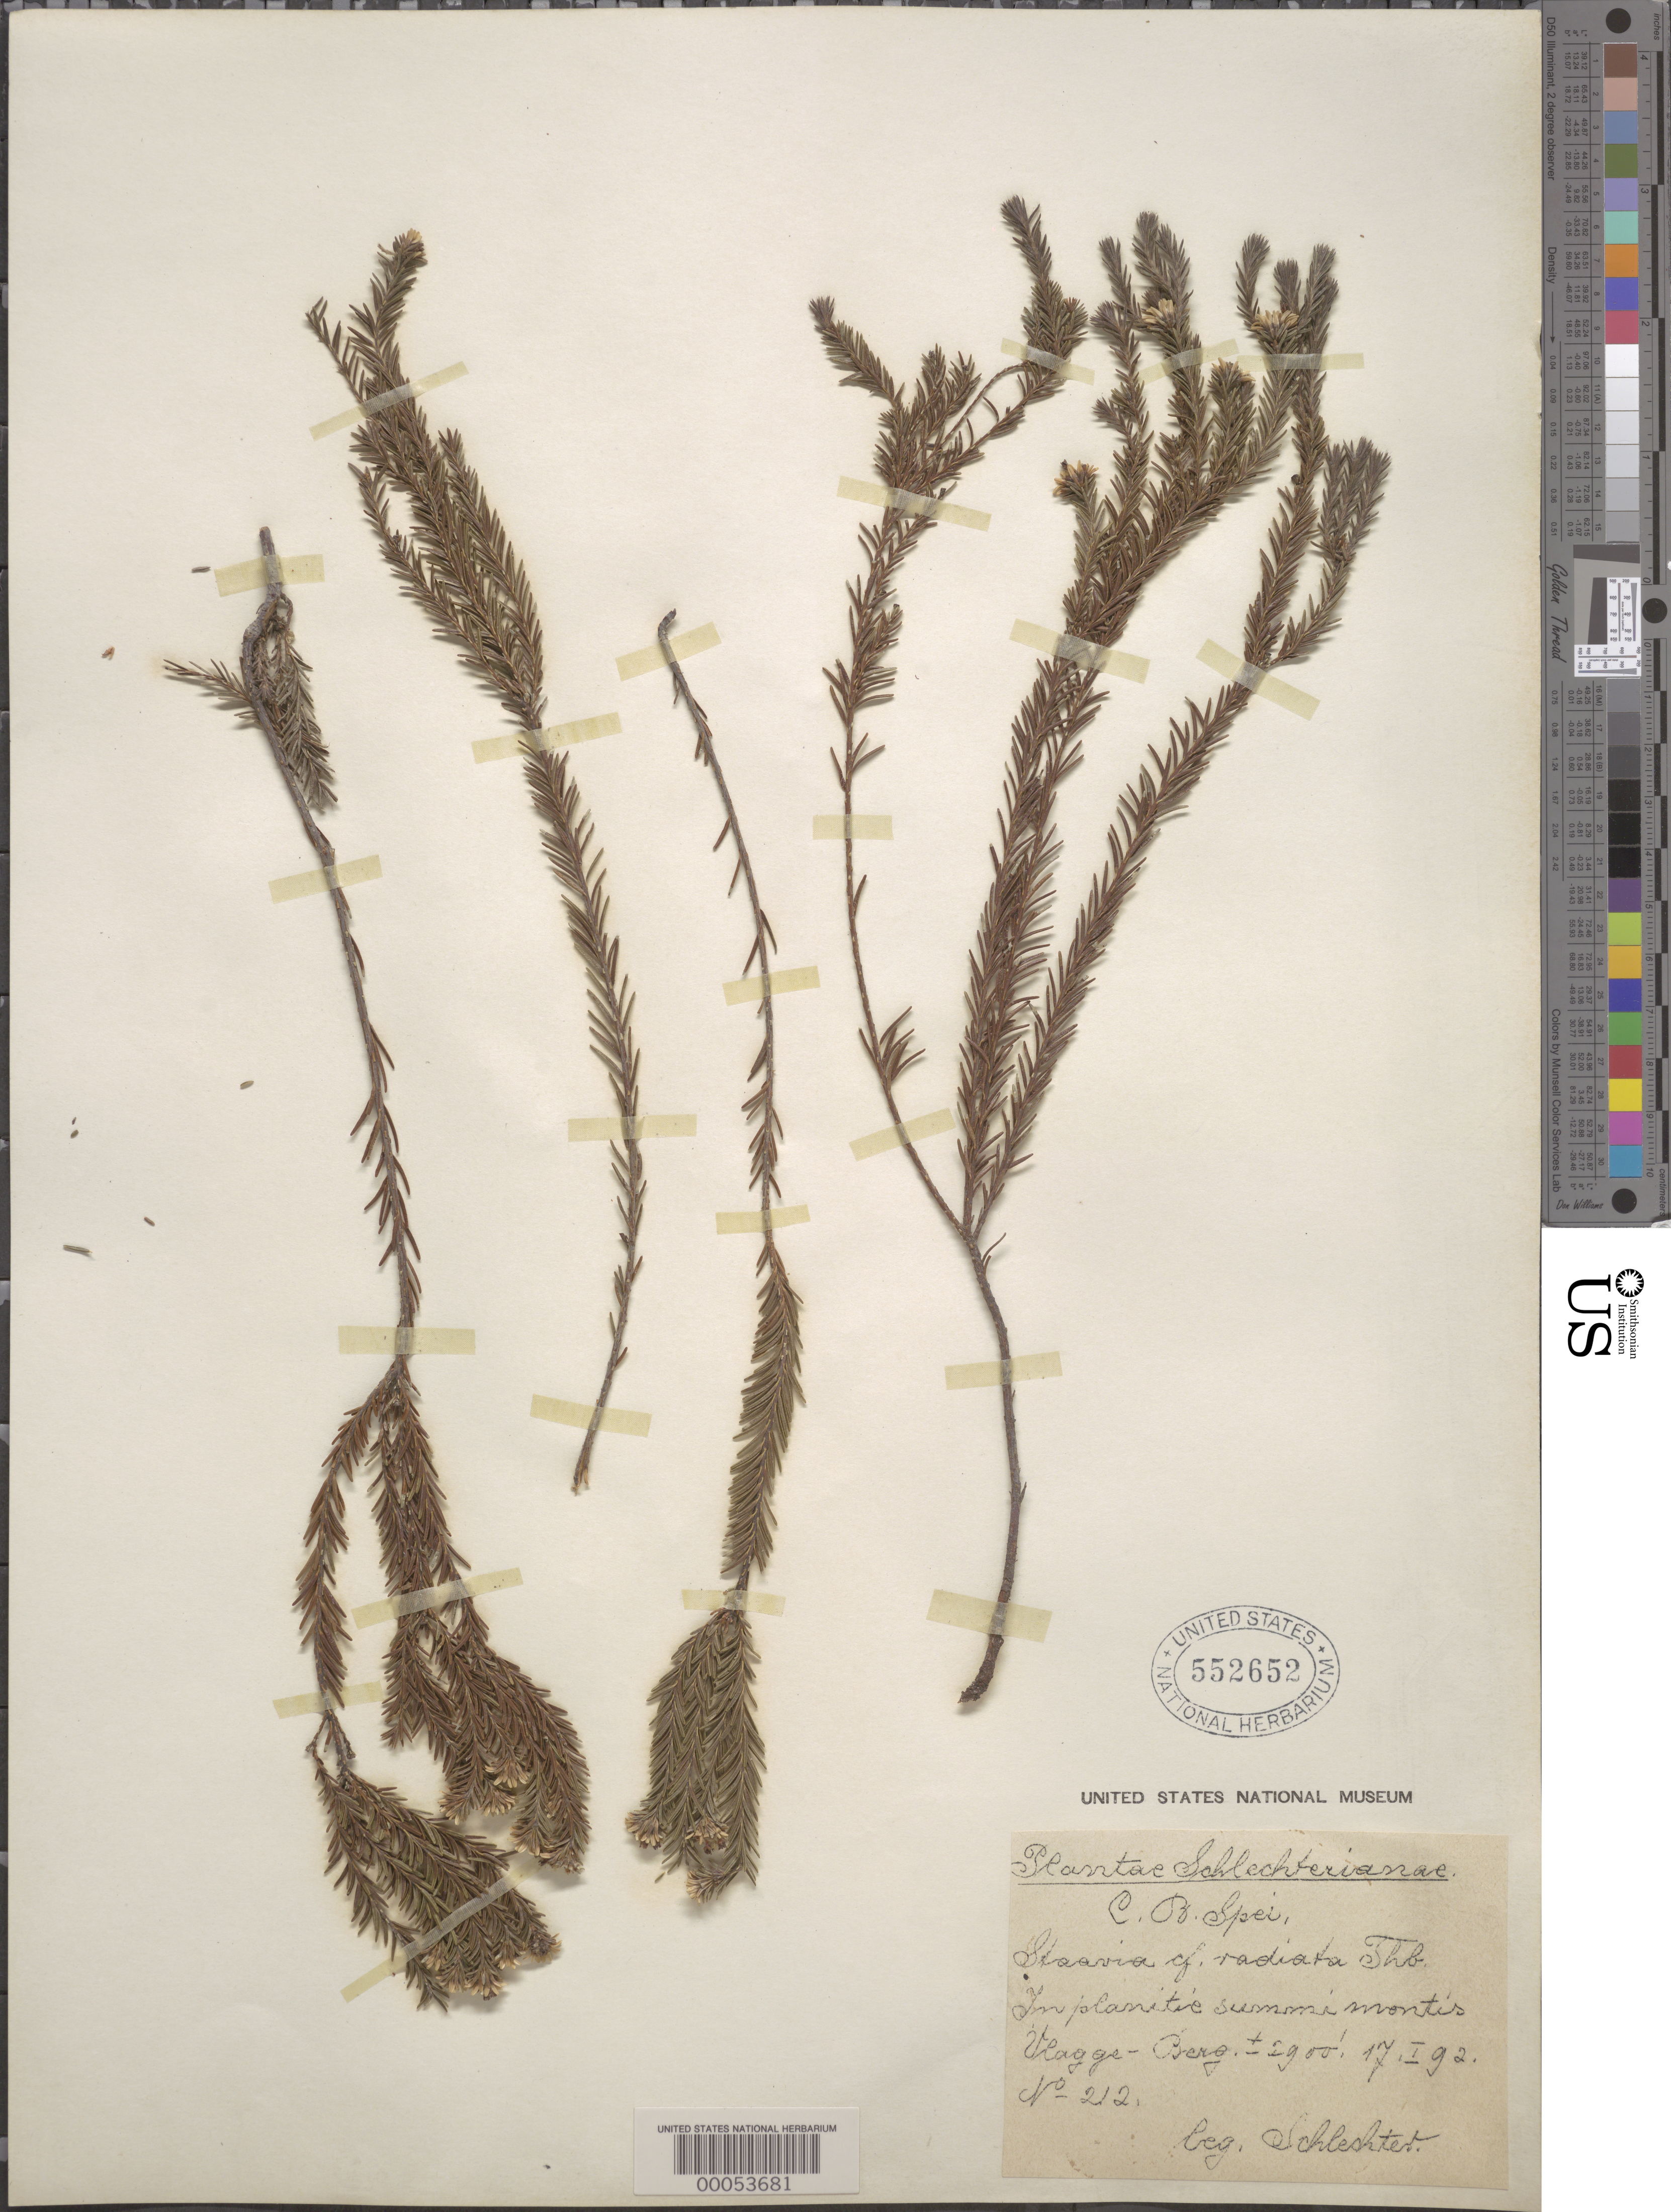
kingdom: Plantae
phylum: Tracheophyta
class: Magnoliopsida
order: Bruniales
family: Bruniaceae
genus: Staavia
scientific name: Staavia radiata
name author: (L.) Dahl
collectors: Schlechter, --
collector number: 212.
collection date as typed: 17 Jan 1892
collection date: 1892-01-17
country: South Africa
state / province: Western Cape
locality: C. B. Spei. Ulagge-Berg.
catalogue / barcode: US 552652